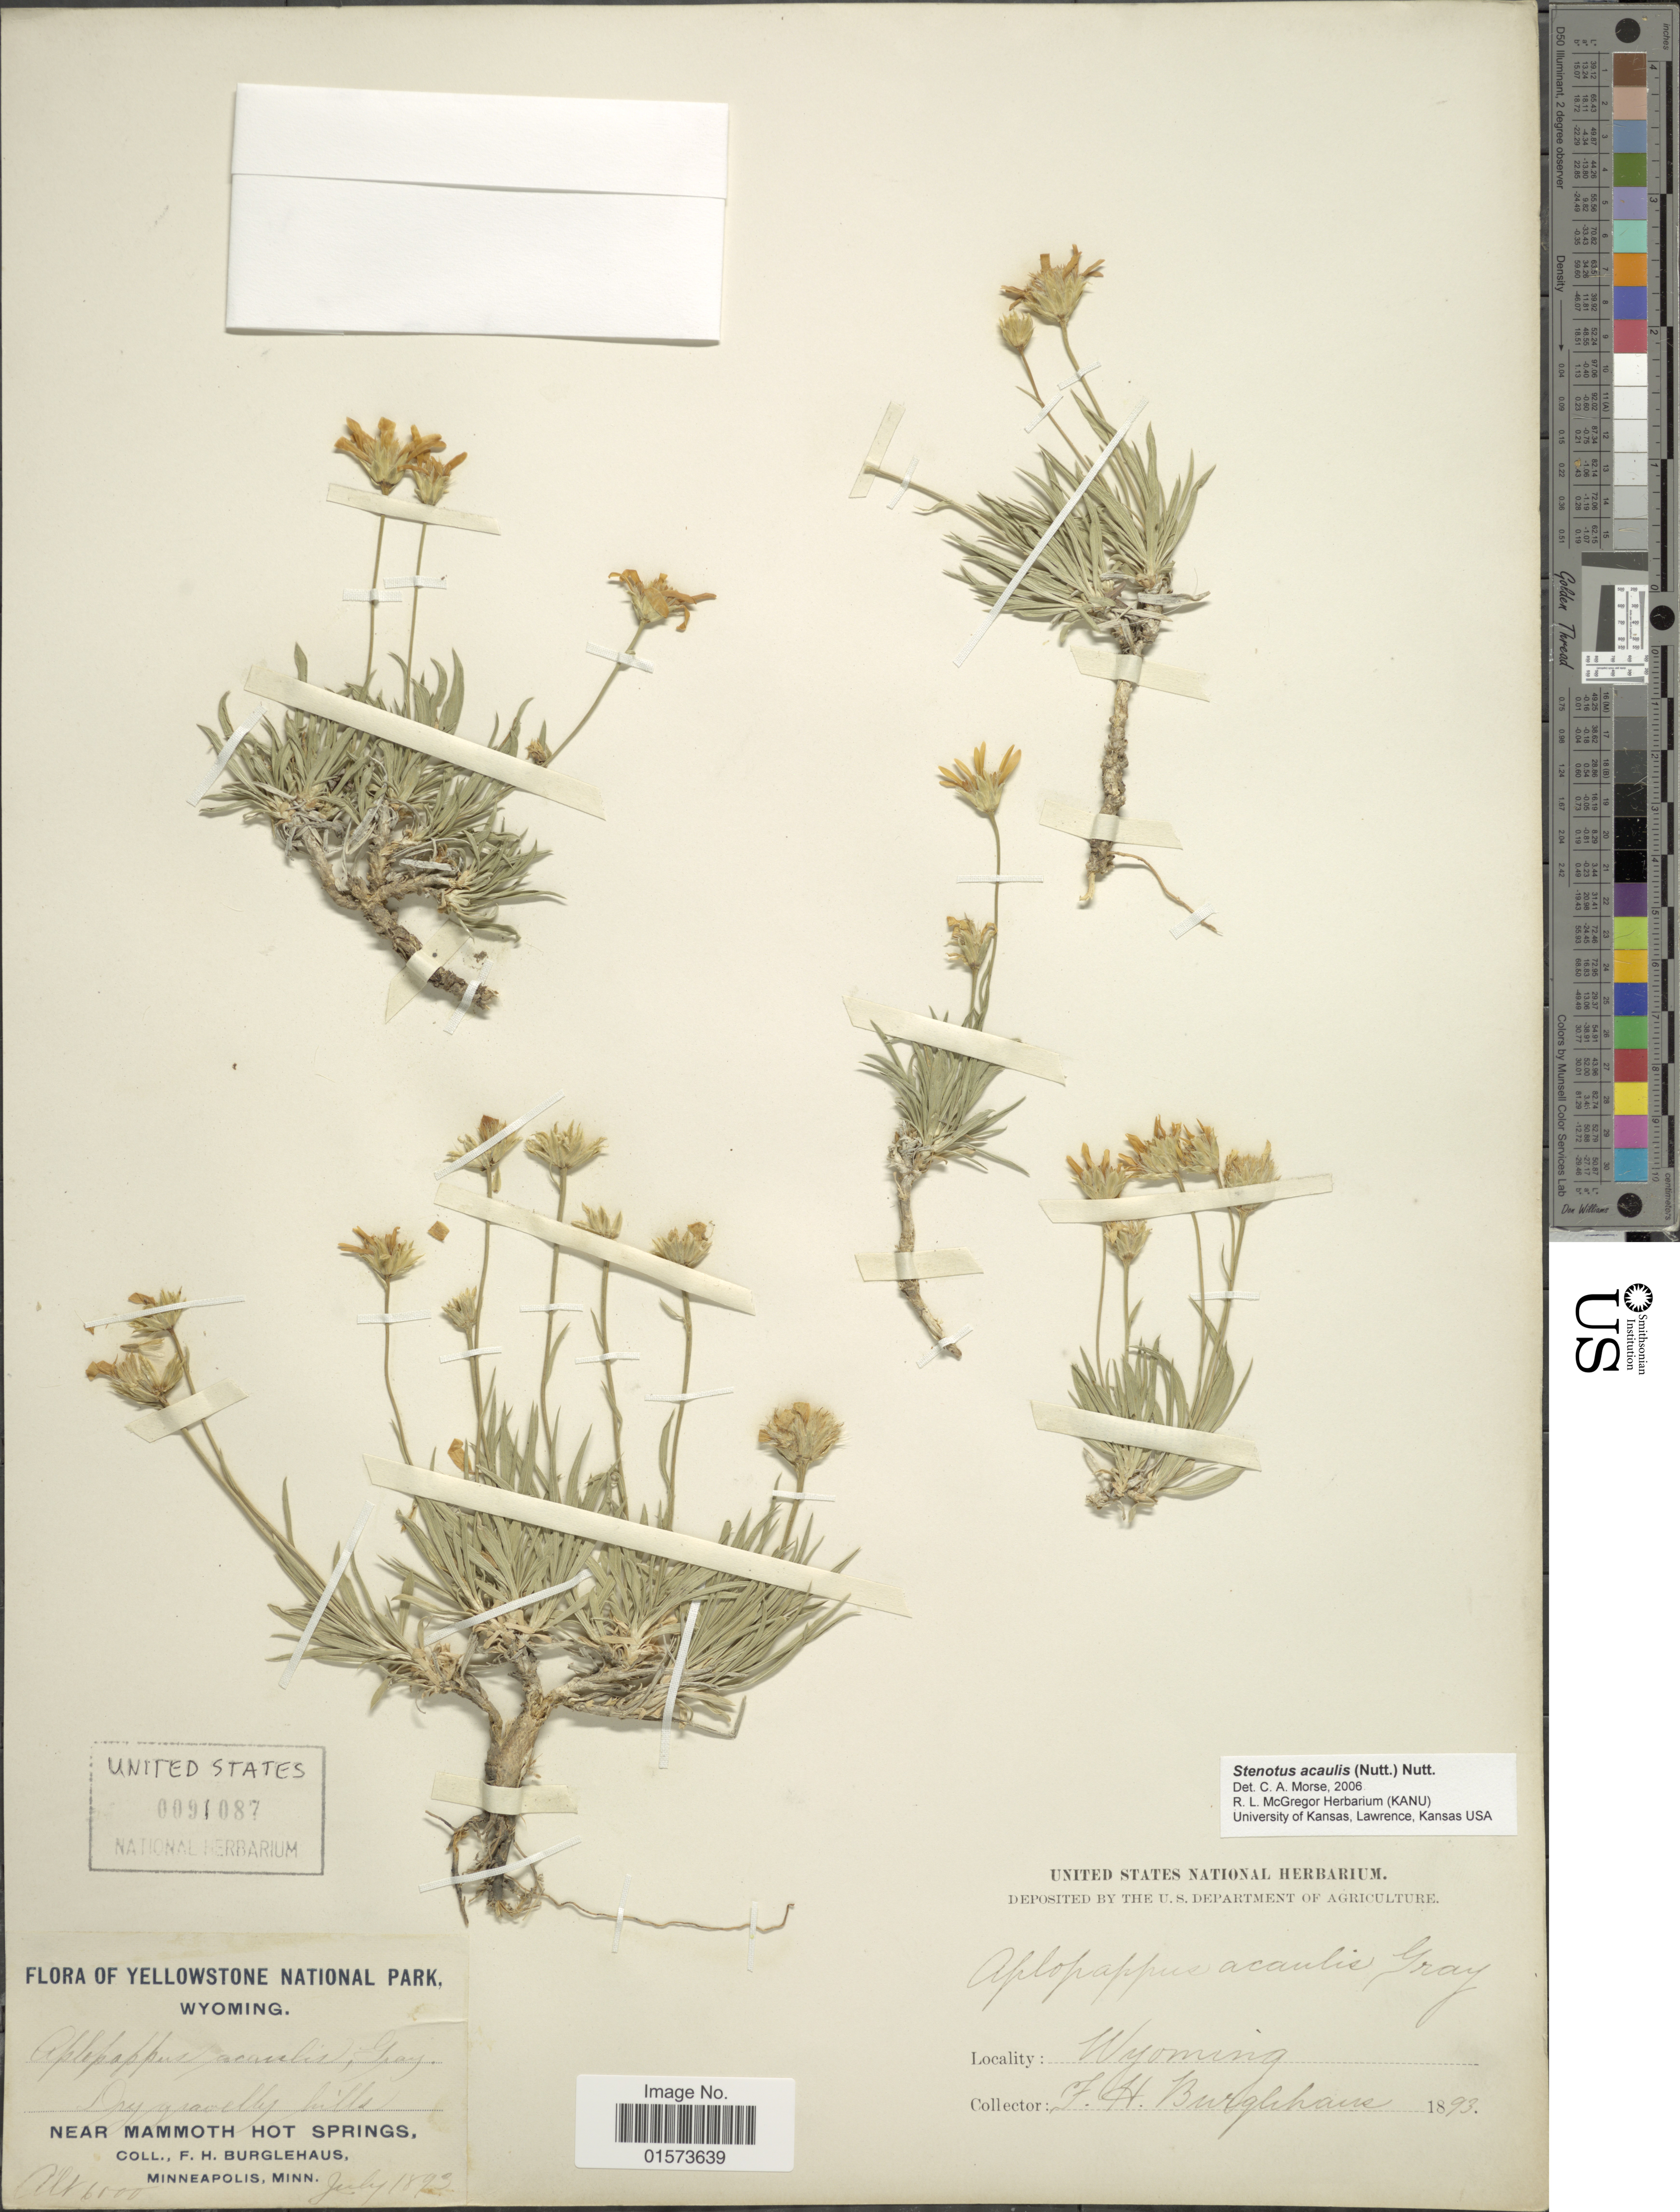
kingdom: Plantae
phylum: Tracheophyta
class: Magnoliopsida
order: Asterales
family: Asteraceae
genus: Stenotus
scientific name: Stenotus acaulis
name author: (Nutt.) Nutt.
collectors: F. Burglehaus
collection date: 1893-07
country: United States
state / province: Wyoming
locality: Yellowstone National Park, near Mammoth Hot Springs, dry gravelly hills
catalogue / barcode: US 91087